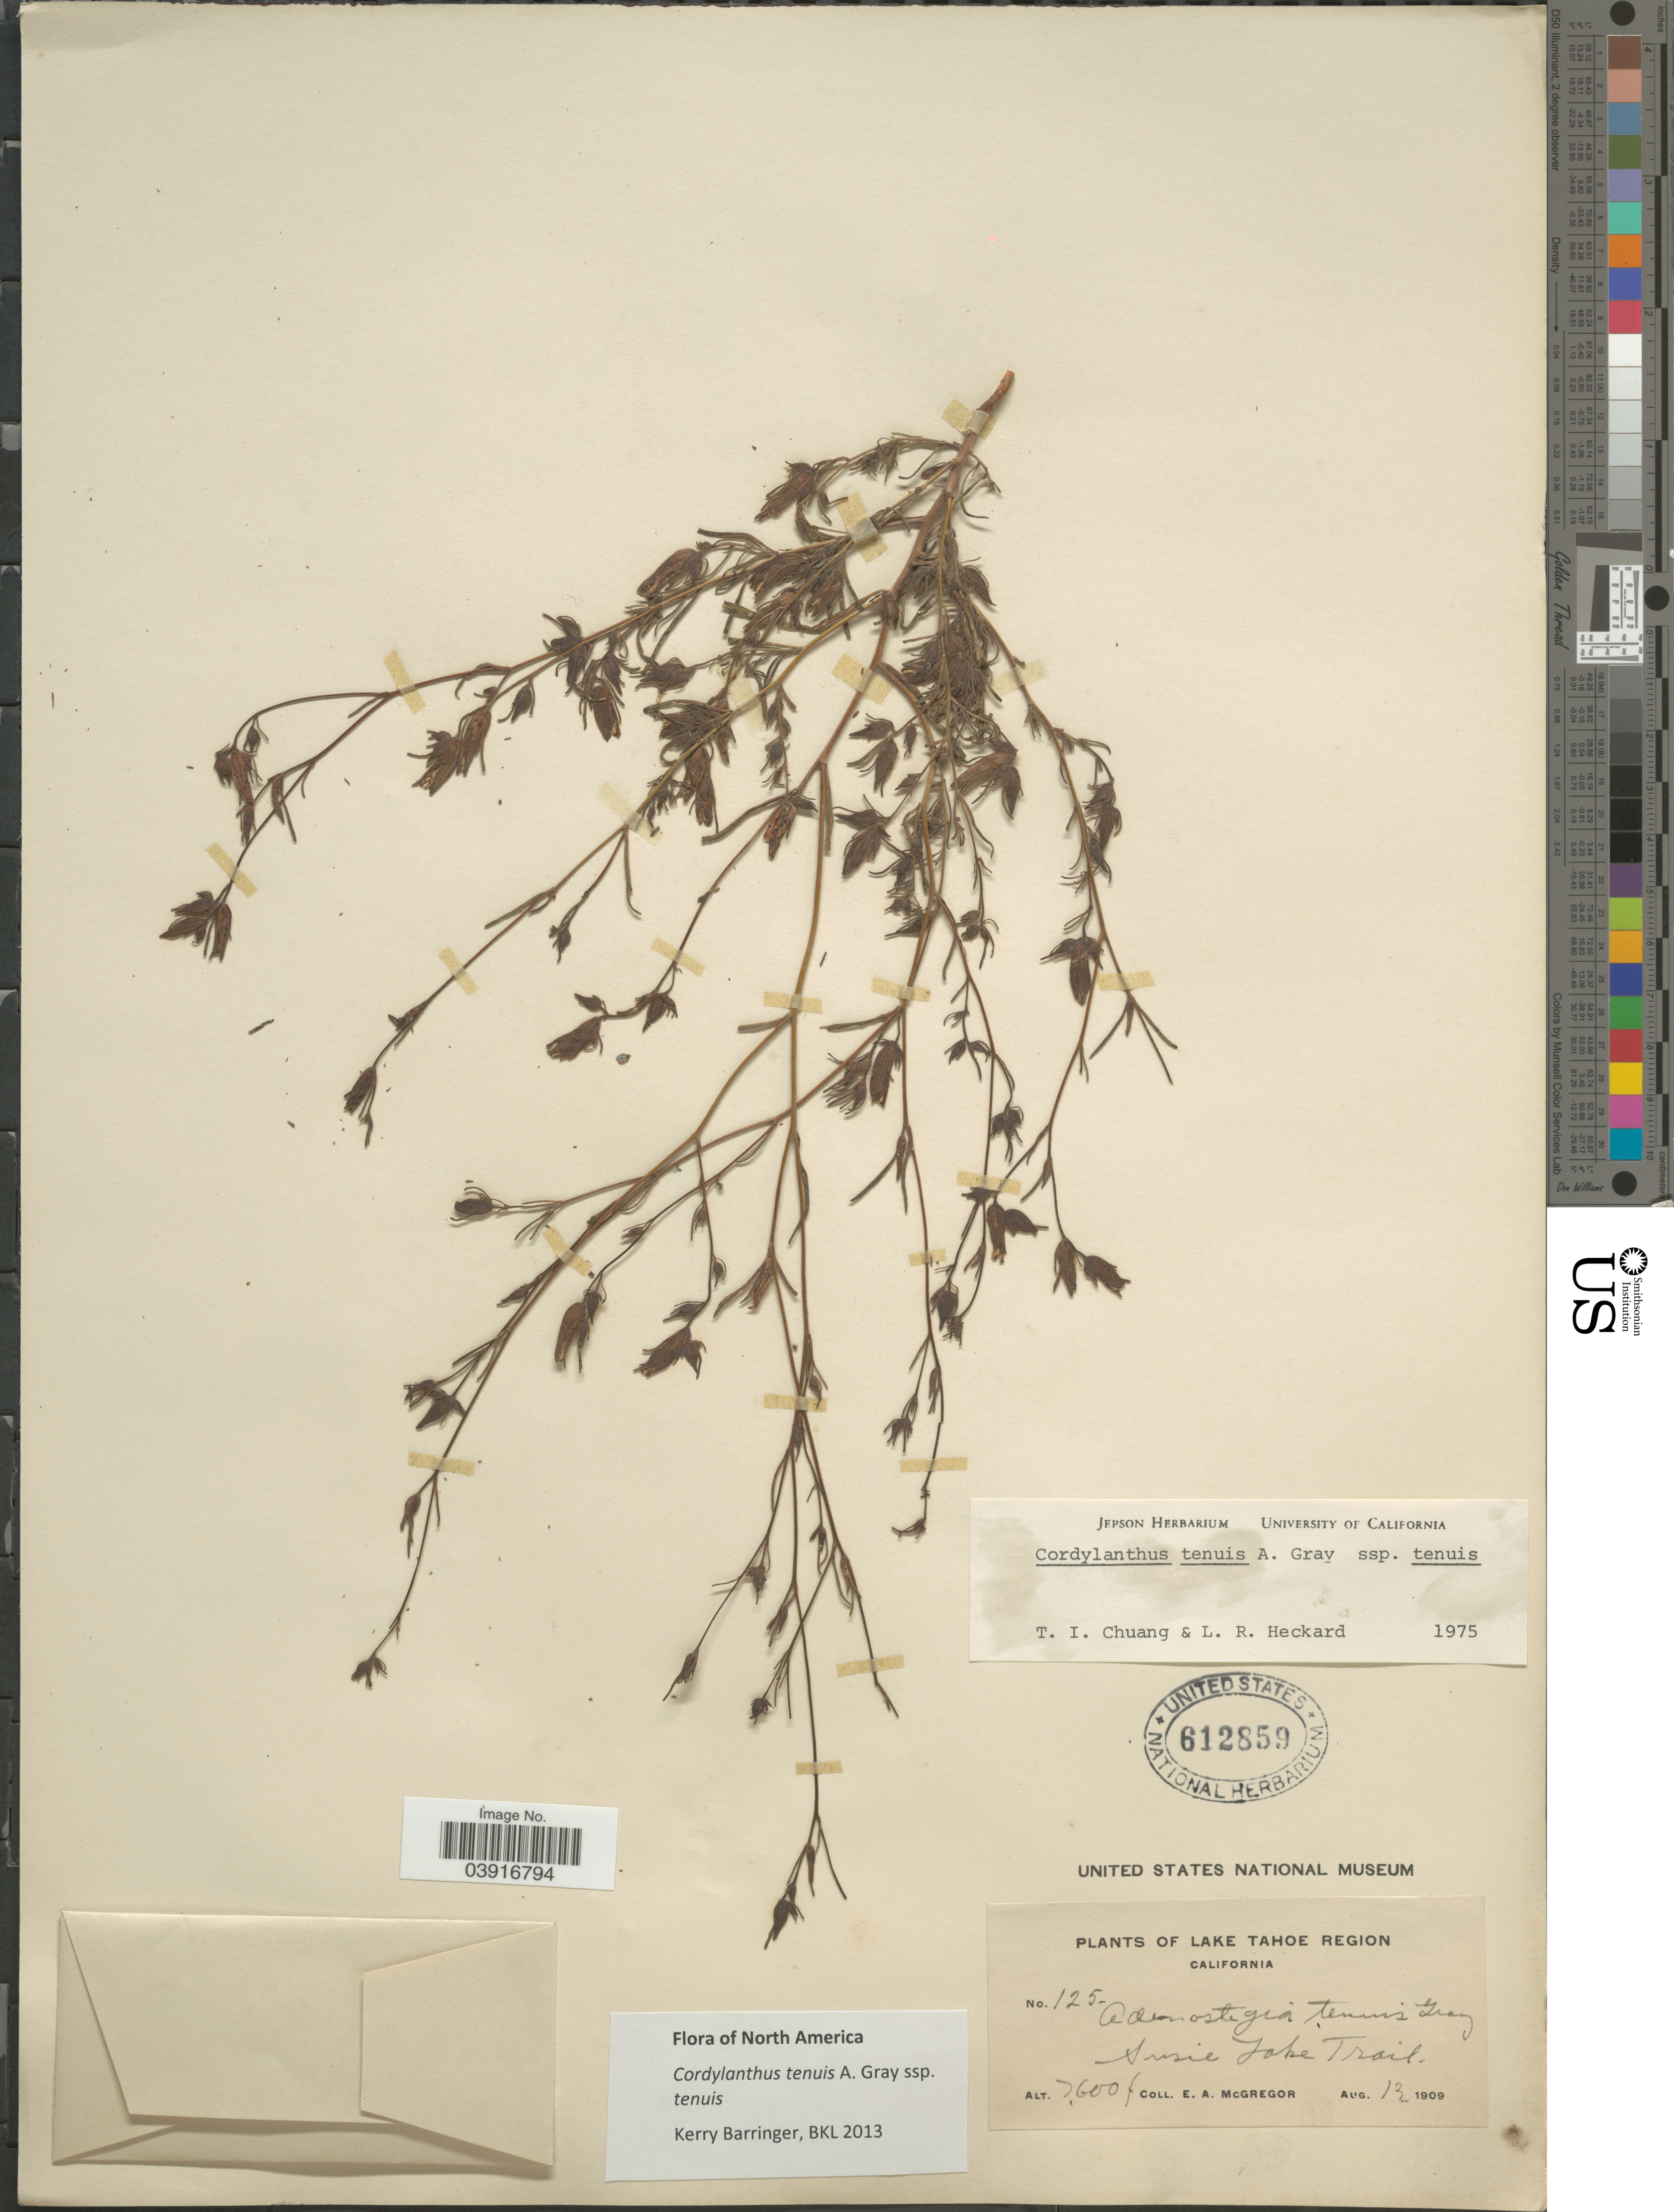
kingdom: Plantae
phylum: Tracheophyta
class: Magnoliopsida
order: Lamiales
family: Orobanchaceae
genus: Cordylanthus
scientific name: Cordylanthus tenuis subsp. tenuis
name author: A. Gray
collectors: E. A. McGregor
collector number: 125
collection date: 1909-08-13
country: United States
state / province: California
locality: Lake Tahoe Region. Susie Lake Trail.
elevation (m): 2316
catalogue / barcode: US 612859